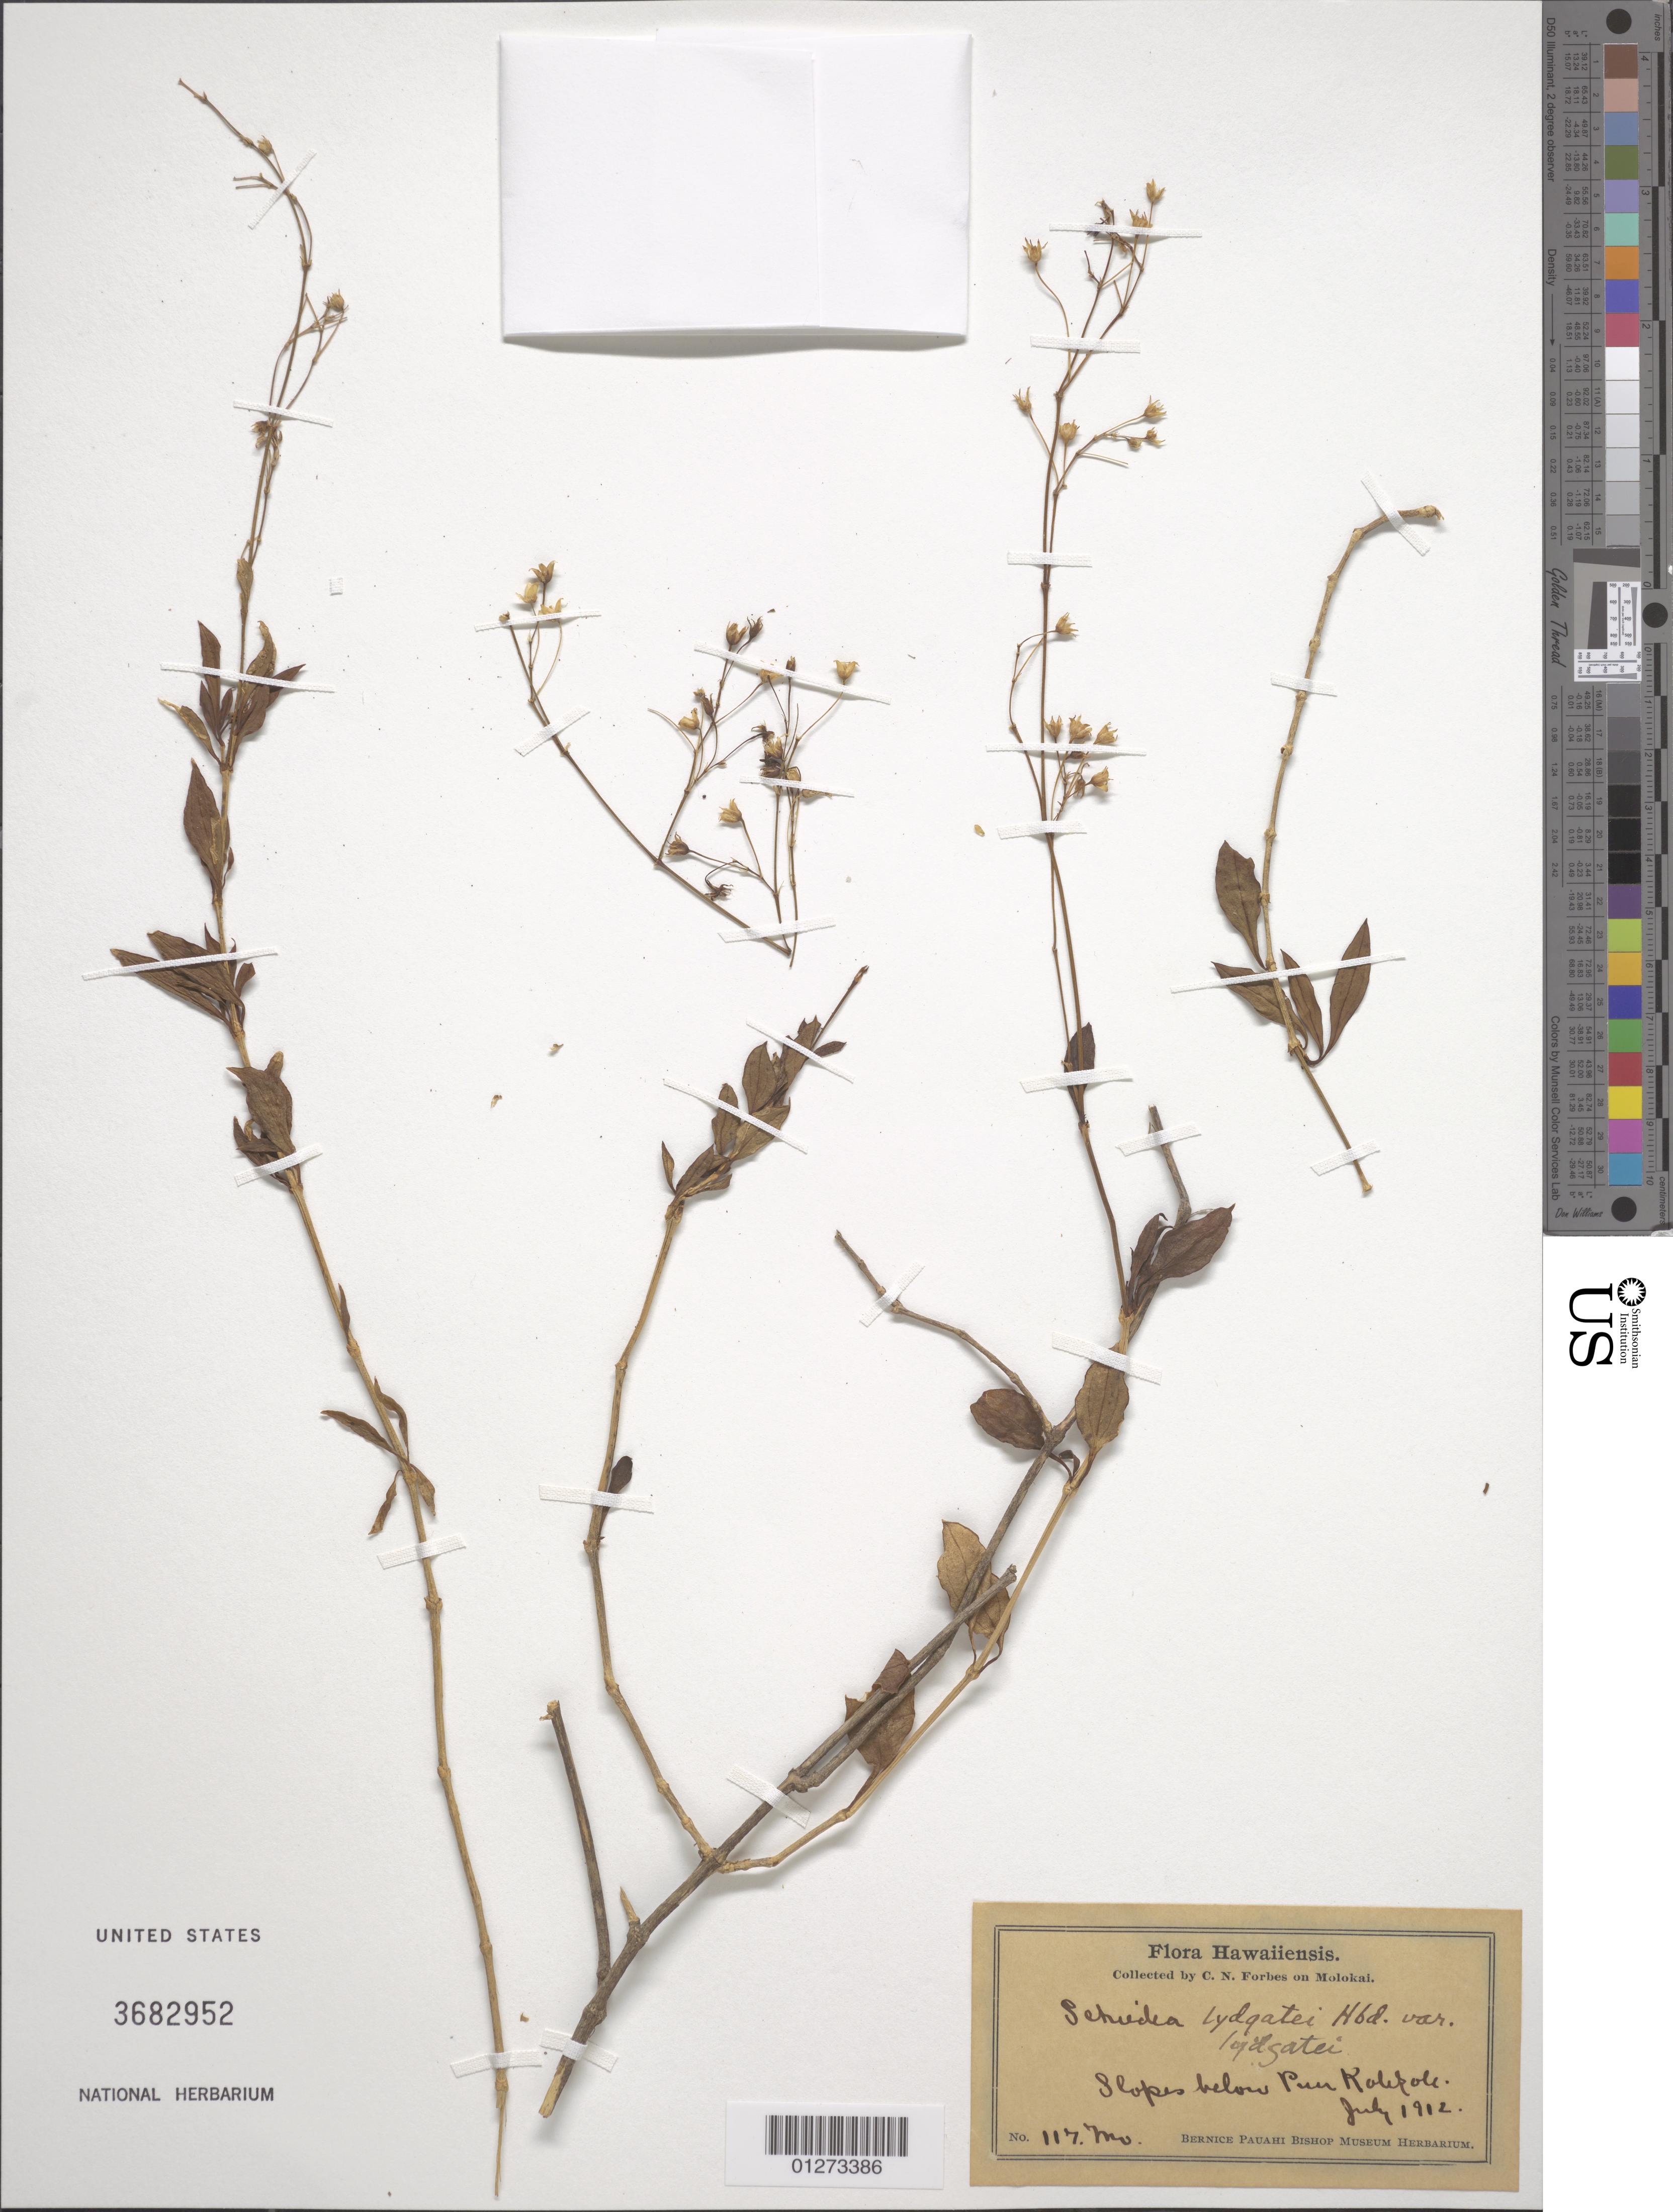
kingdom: Plantae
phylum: Tracheophyta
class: Magnoliopsida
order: Caryophyllales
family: Caryophyllaceae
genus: Schiedea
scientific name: Schiedea lydgatei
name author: Hillebr.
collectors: C. N. Forbes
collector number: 117.Mo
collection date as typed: Jul 1912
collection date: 1912-07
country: United States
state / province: Hawaii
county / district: Maui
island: Moloka'i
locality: Slopes below Puu Kolekole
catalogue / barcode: US 3682952